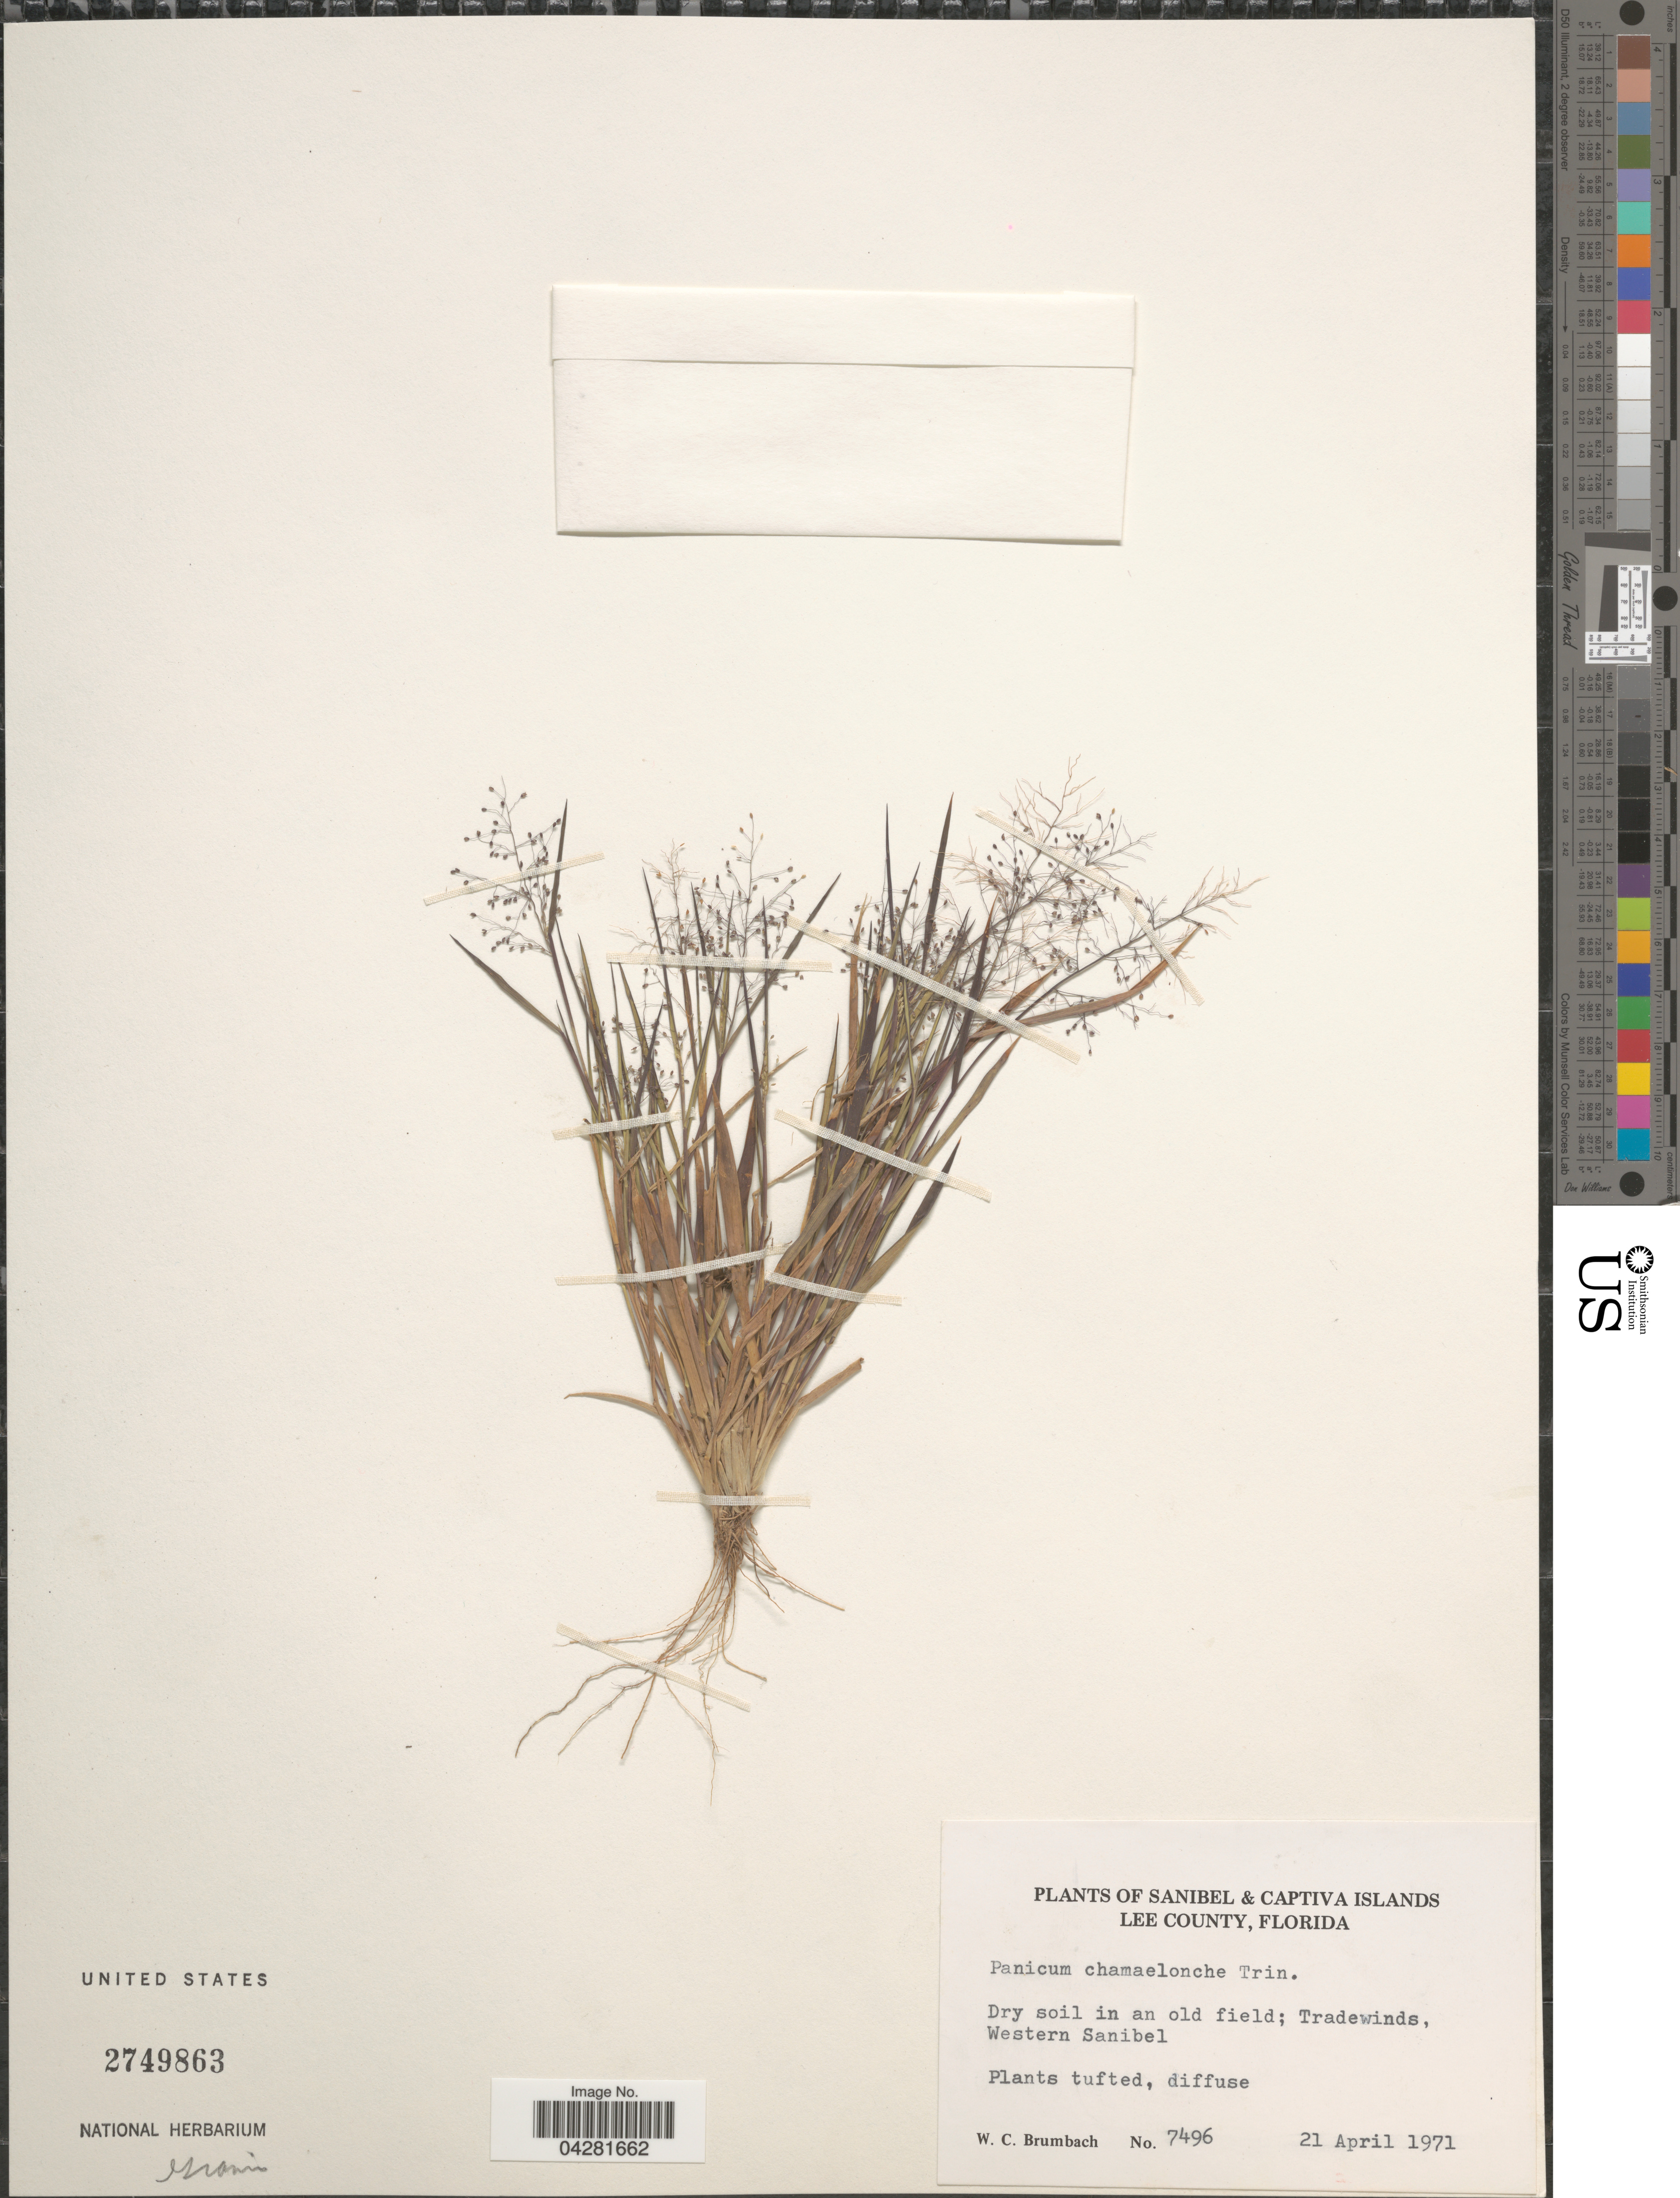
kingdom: Plantae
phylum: Tracheophyta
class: Liliopsida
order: Poales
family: Poaceae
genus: Dichanthelium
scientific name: Dichanthelium ensifolium var. ensifolium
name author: (Baldwin ex Elliot) Gould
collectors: W. C. Brumbach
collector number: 7496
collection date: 1971-04-21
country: United States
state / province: Florida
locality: Sanibel & Captiva Islands Lee County. Tradewinds, Western Sanibel.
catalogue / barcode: US 2749863